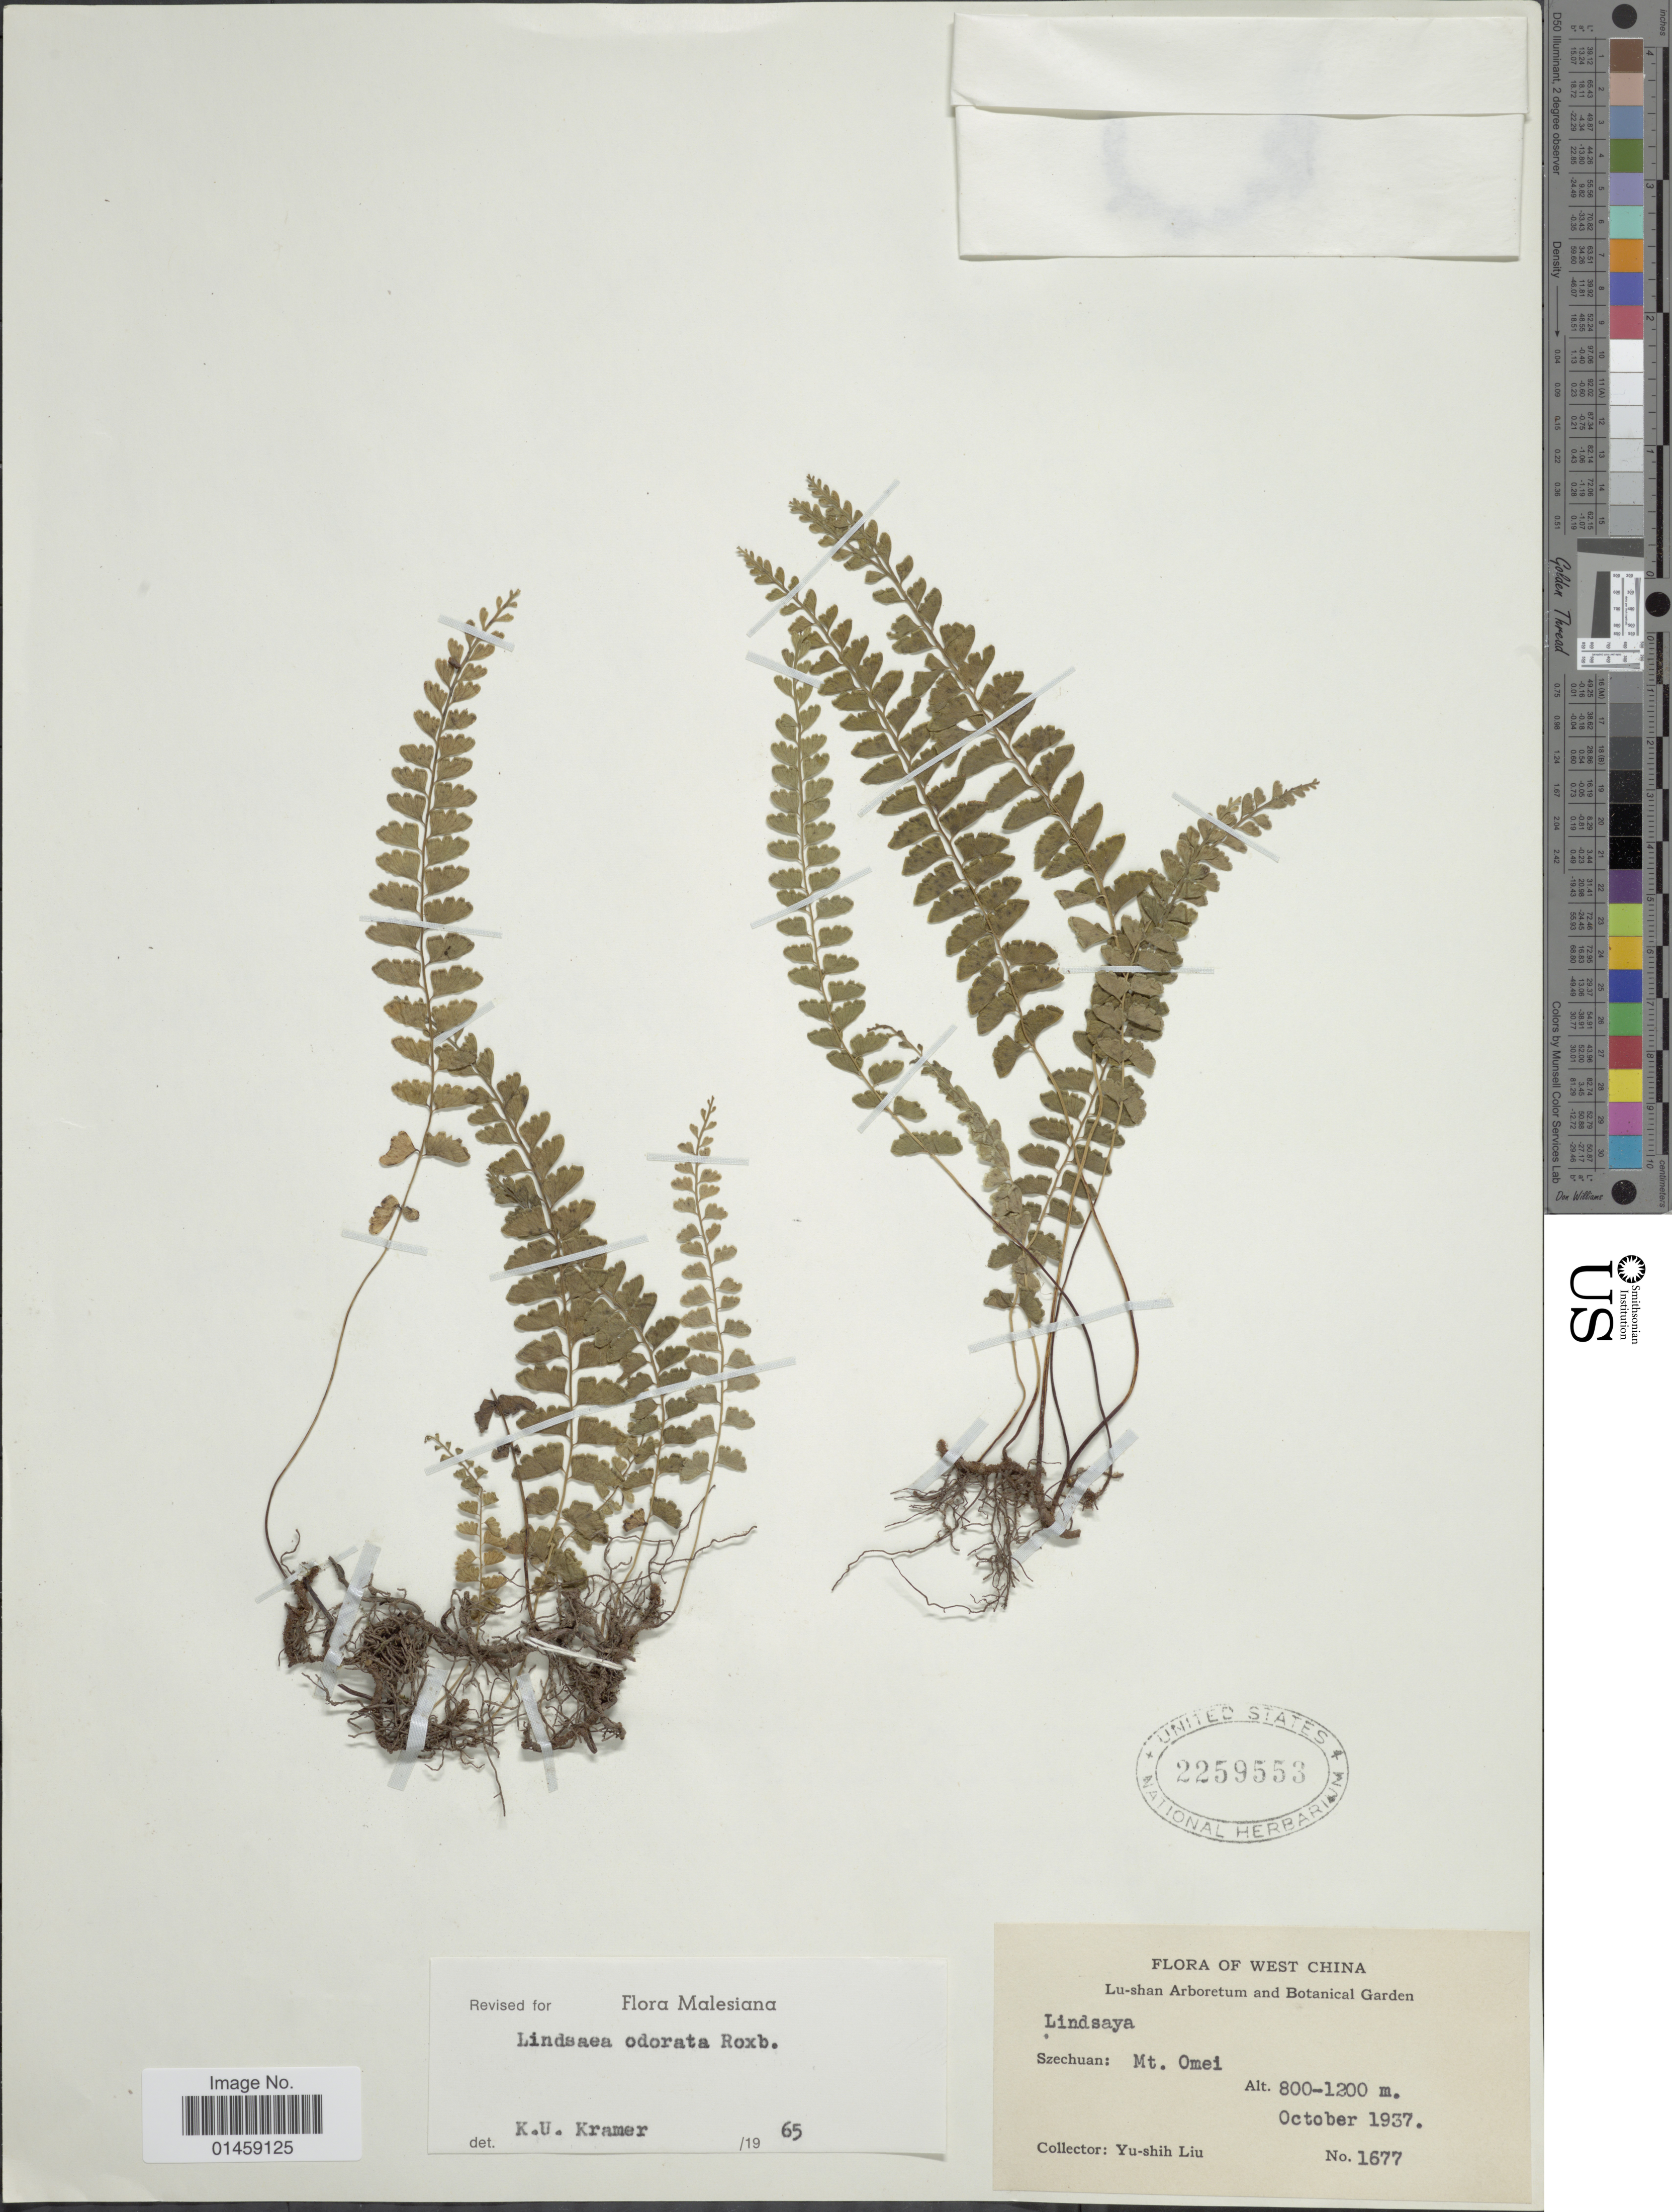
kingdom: Plantae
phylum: Tracheophyta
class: Polypodiopsida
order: Polypodiales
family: Lindsaeaceae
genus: Lindsaea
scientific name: Lindsaea odorata var. odorata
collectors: Y.-S. Liu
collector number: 1677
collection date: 1937-10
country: China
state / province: Sichuan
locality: West China, Szechuan: Mt. Omei.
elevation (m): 800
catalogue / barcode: US 2259553